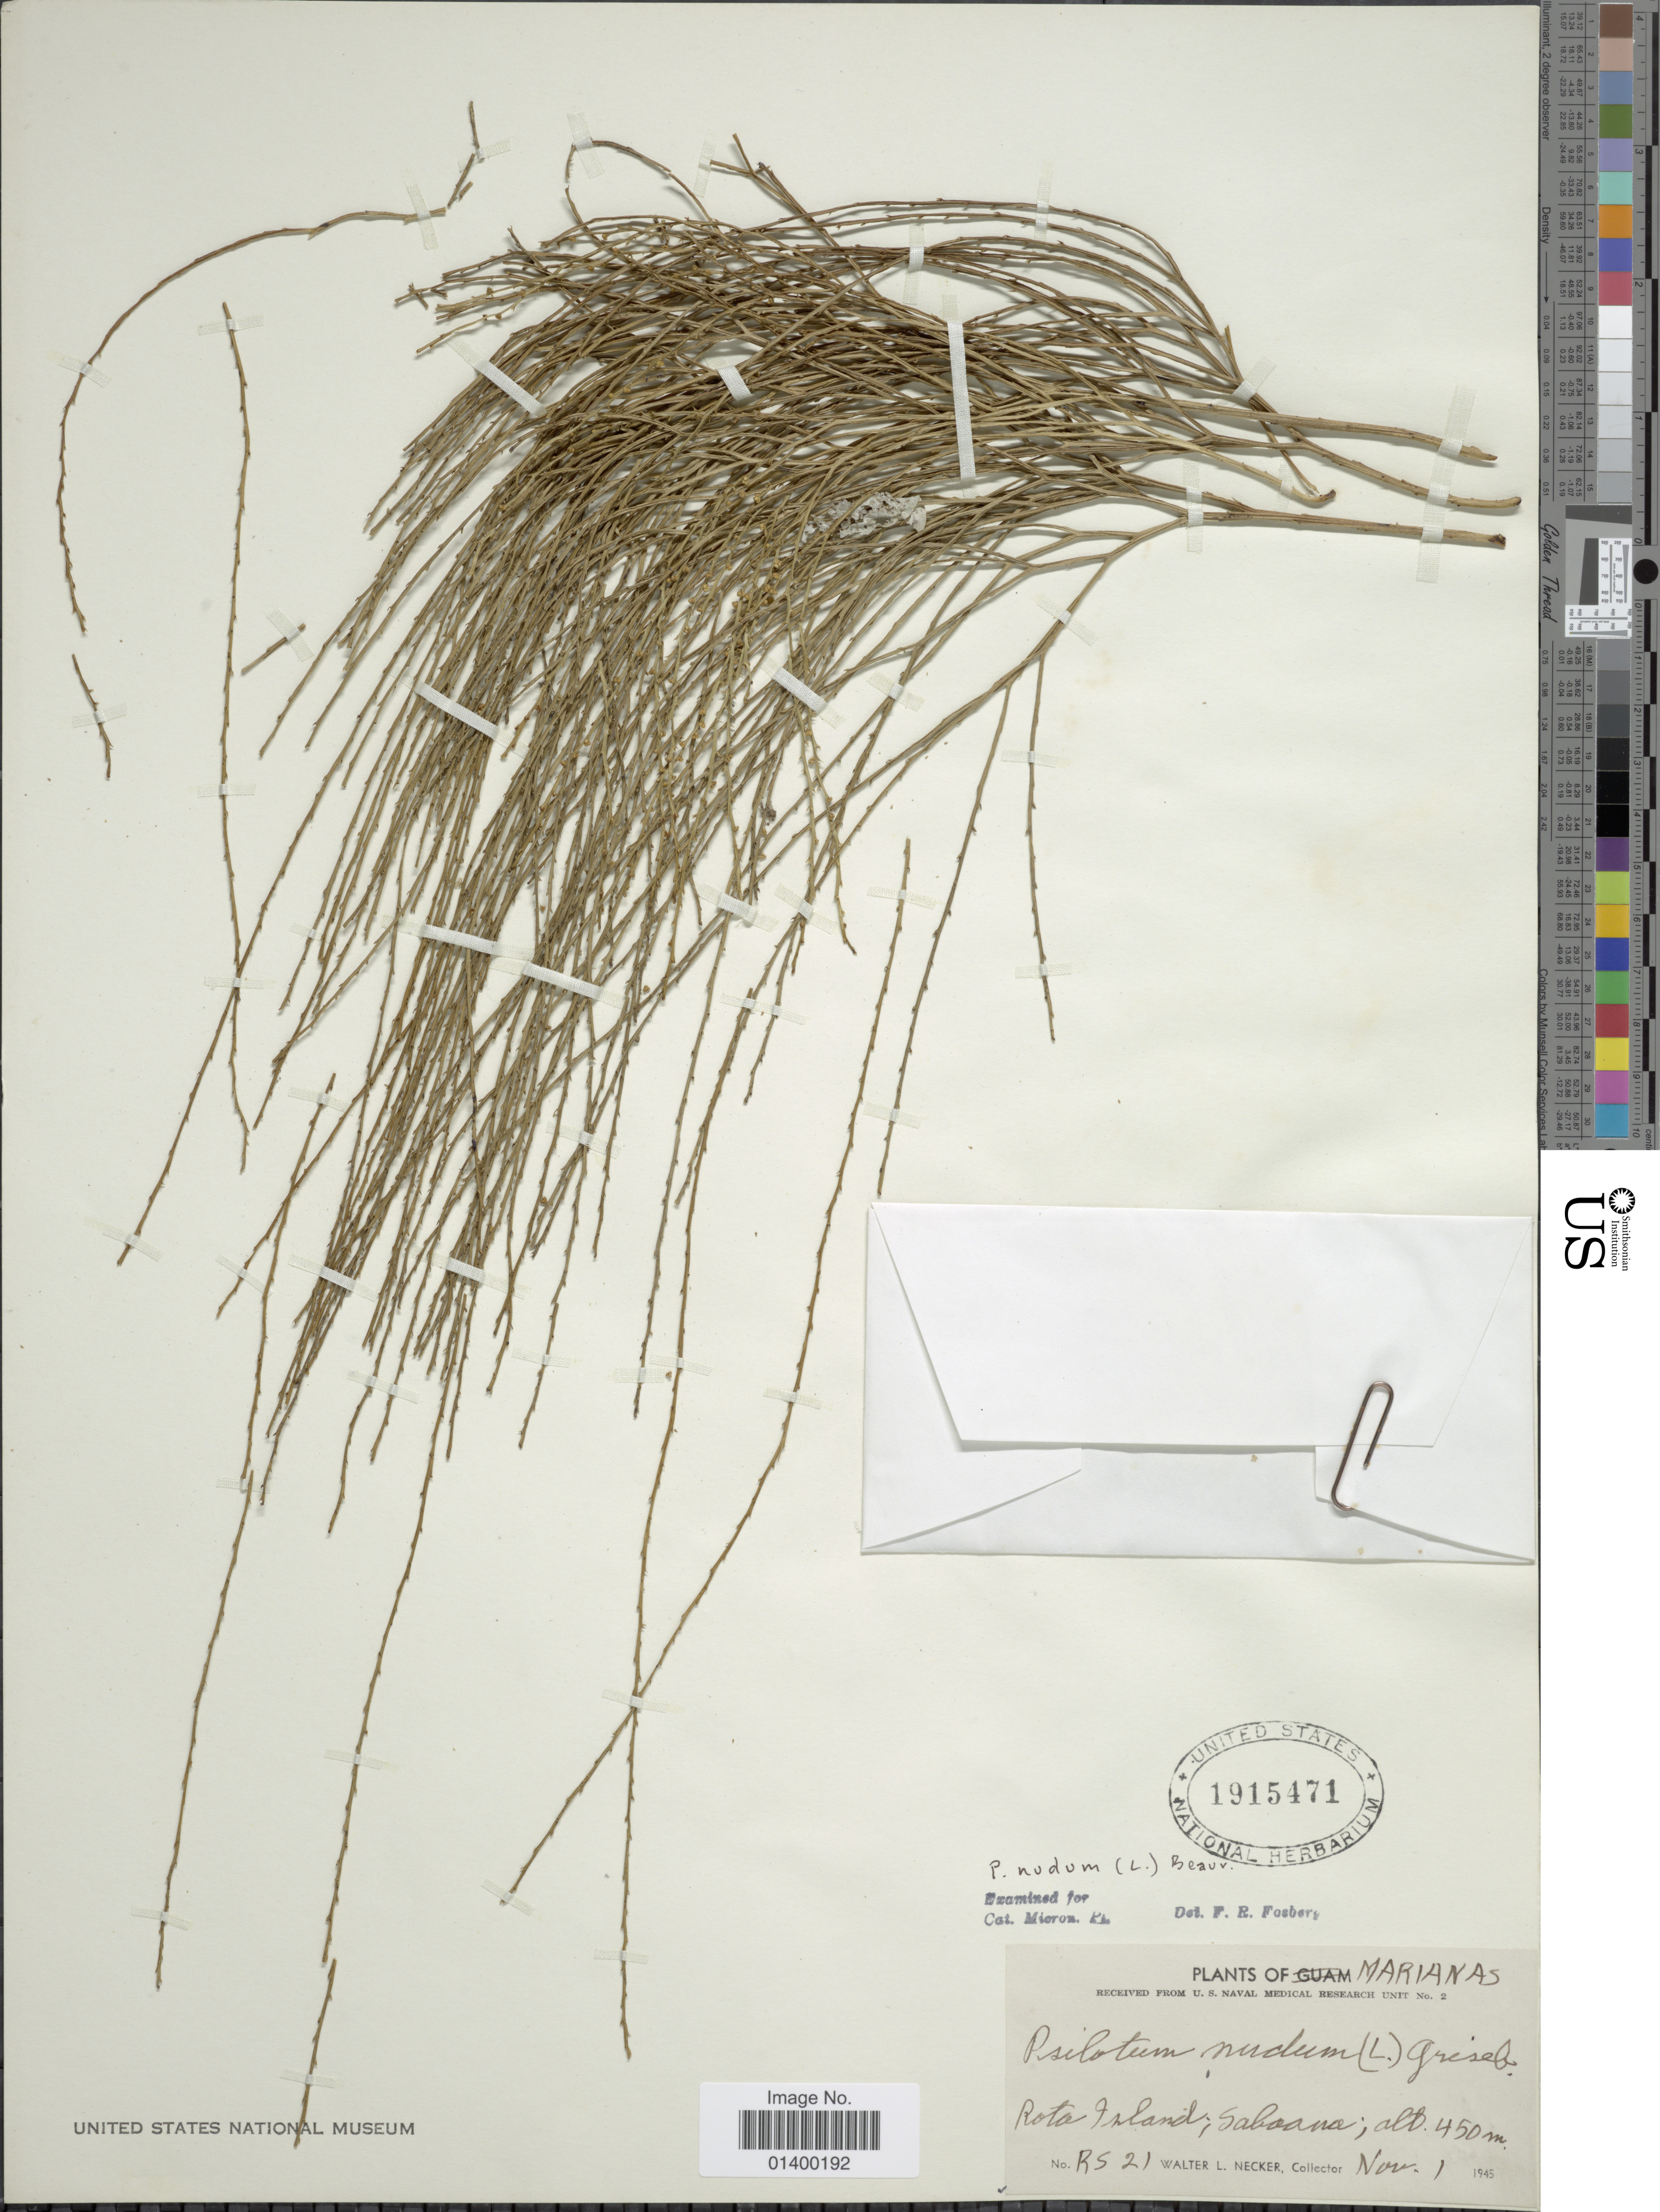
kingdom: Plantae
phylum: Tracheophyta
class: Polypodiopsida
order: Psilotales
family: Psilotaceae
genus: Psilotum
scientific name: Psilotum nudum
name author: (L.) P. Beauv.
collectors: W. L. Necker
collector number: ES21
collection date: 1945-11-01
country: Northern Mariana Islands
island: Rota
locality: Sabaona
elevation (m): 450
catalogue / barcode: US 1915471